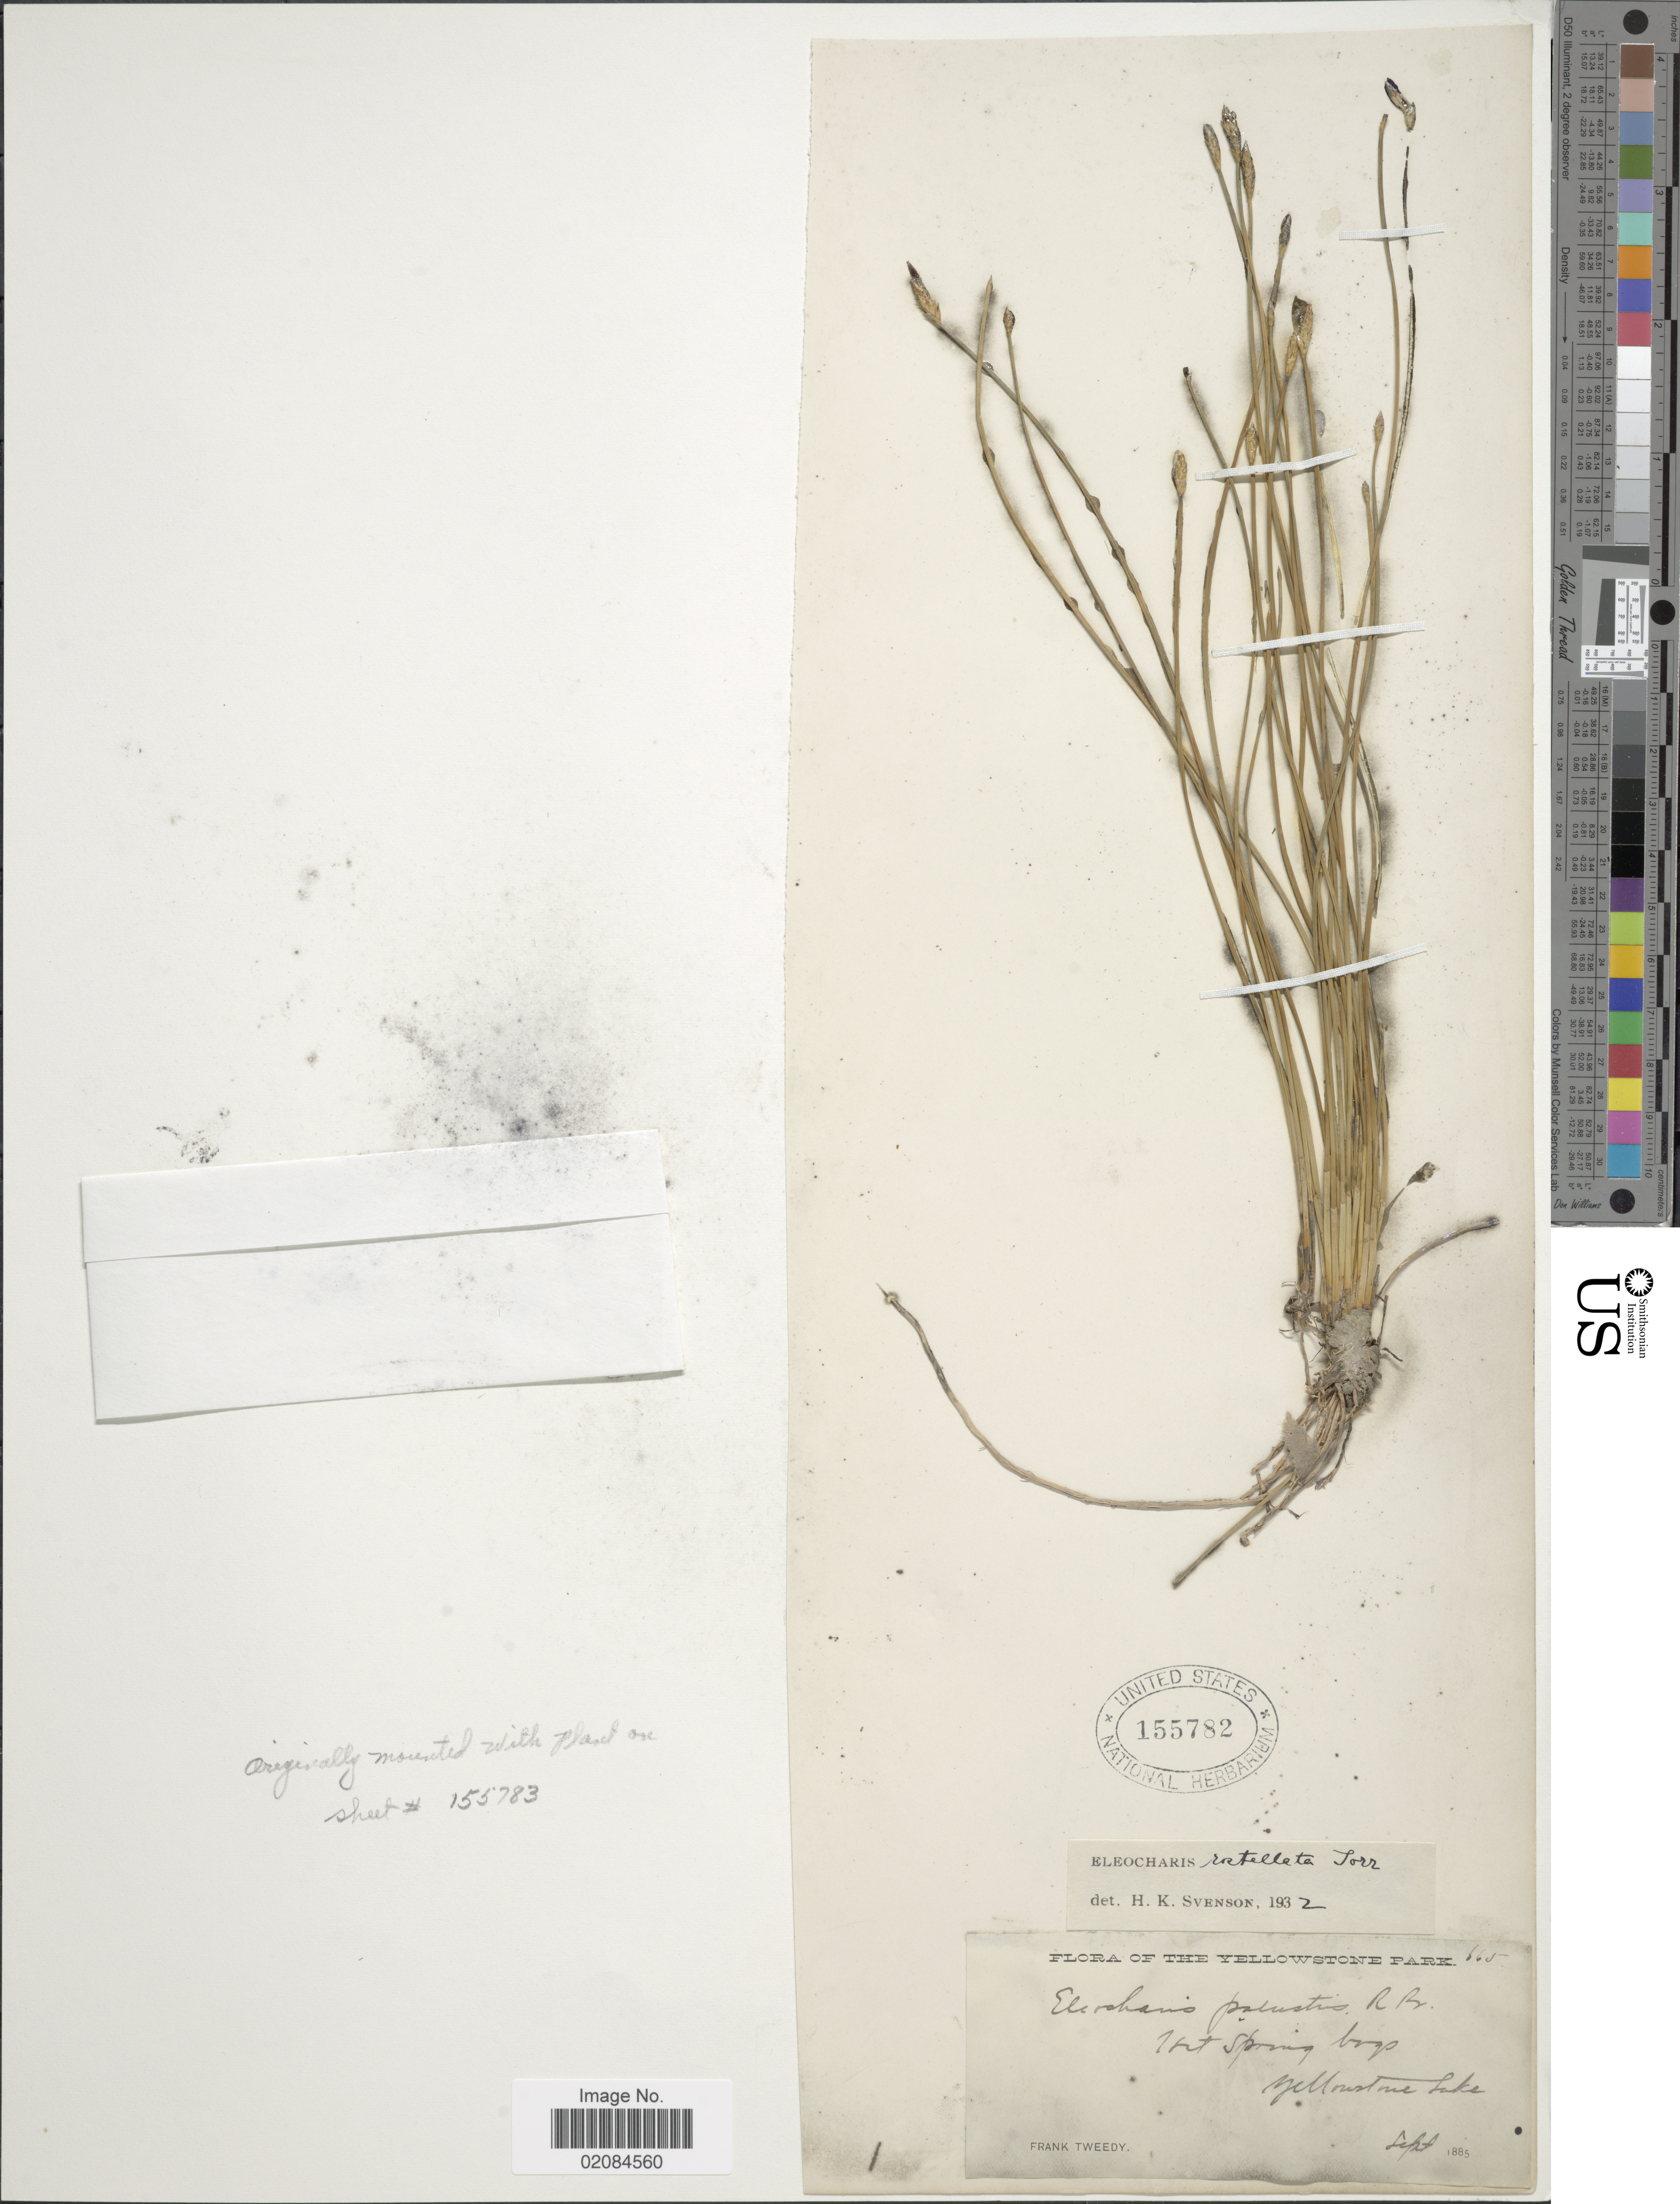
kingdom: Plantae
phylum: Tracheophyta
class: Liliopsida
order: Poales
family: Cyperaceae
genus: Eleocharis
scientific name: Eleocharis rostellata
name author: (Torr.) Torr.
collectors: F. Tweedy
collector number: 665?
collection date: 1885-09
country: United States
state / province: Wyoming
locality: Yellowstone Park, Hot Spring bogs, Yellowstone Lake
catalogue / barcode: US 155782